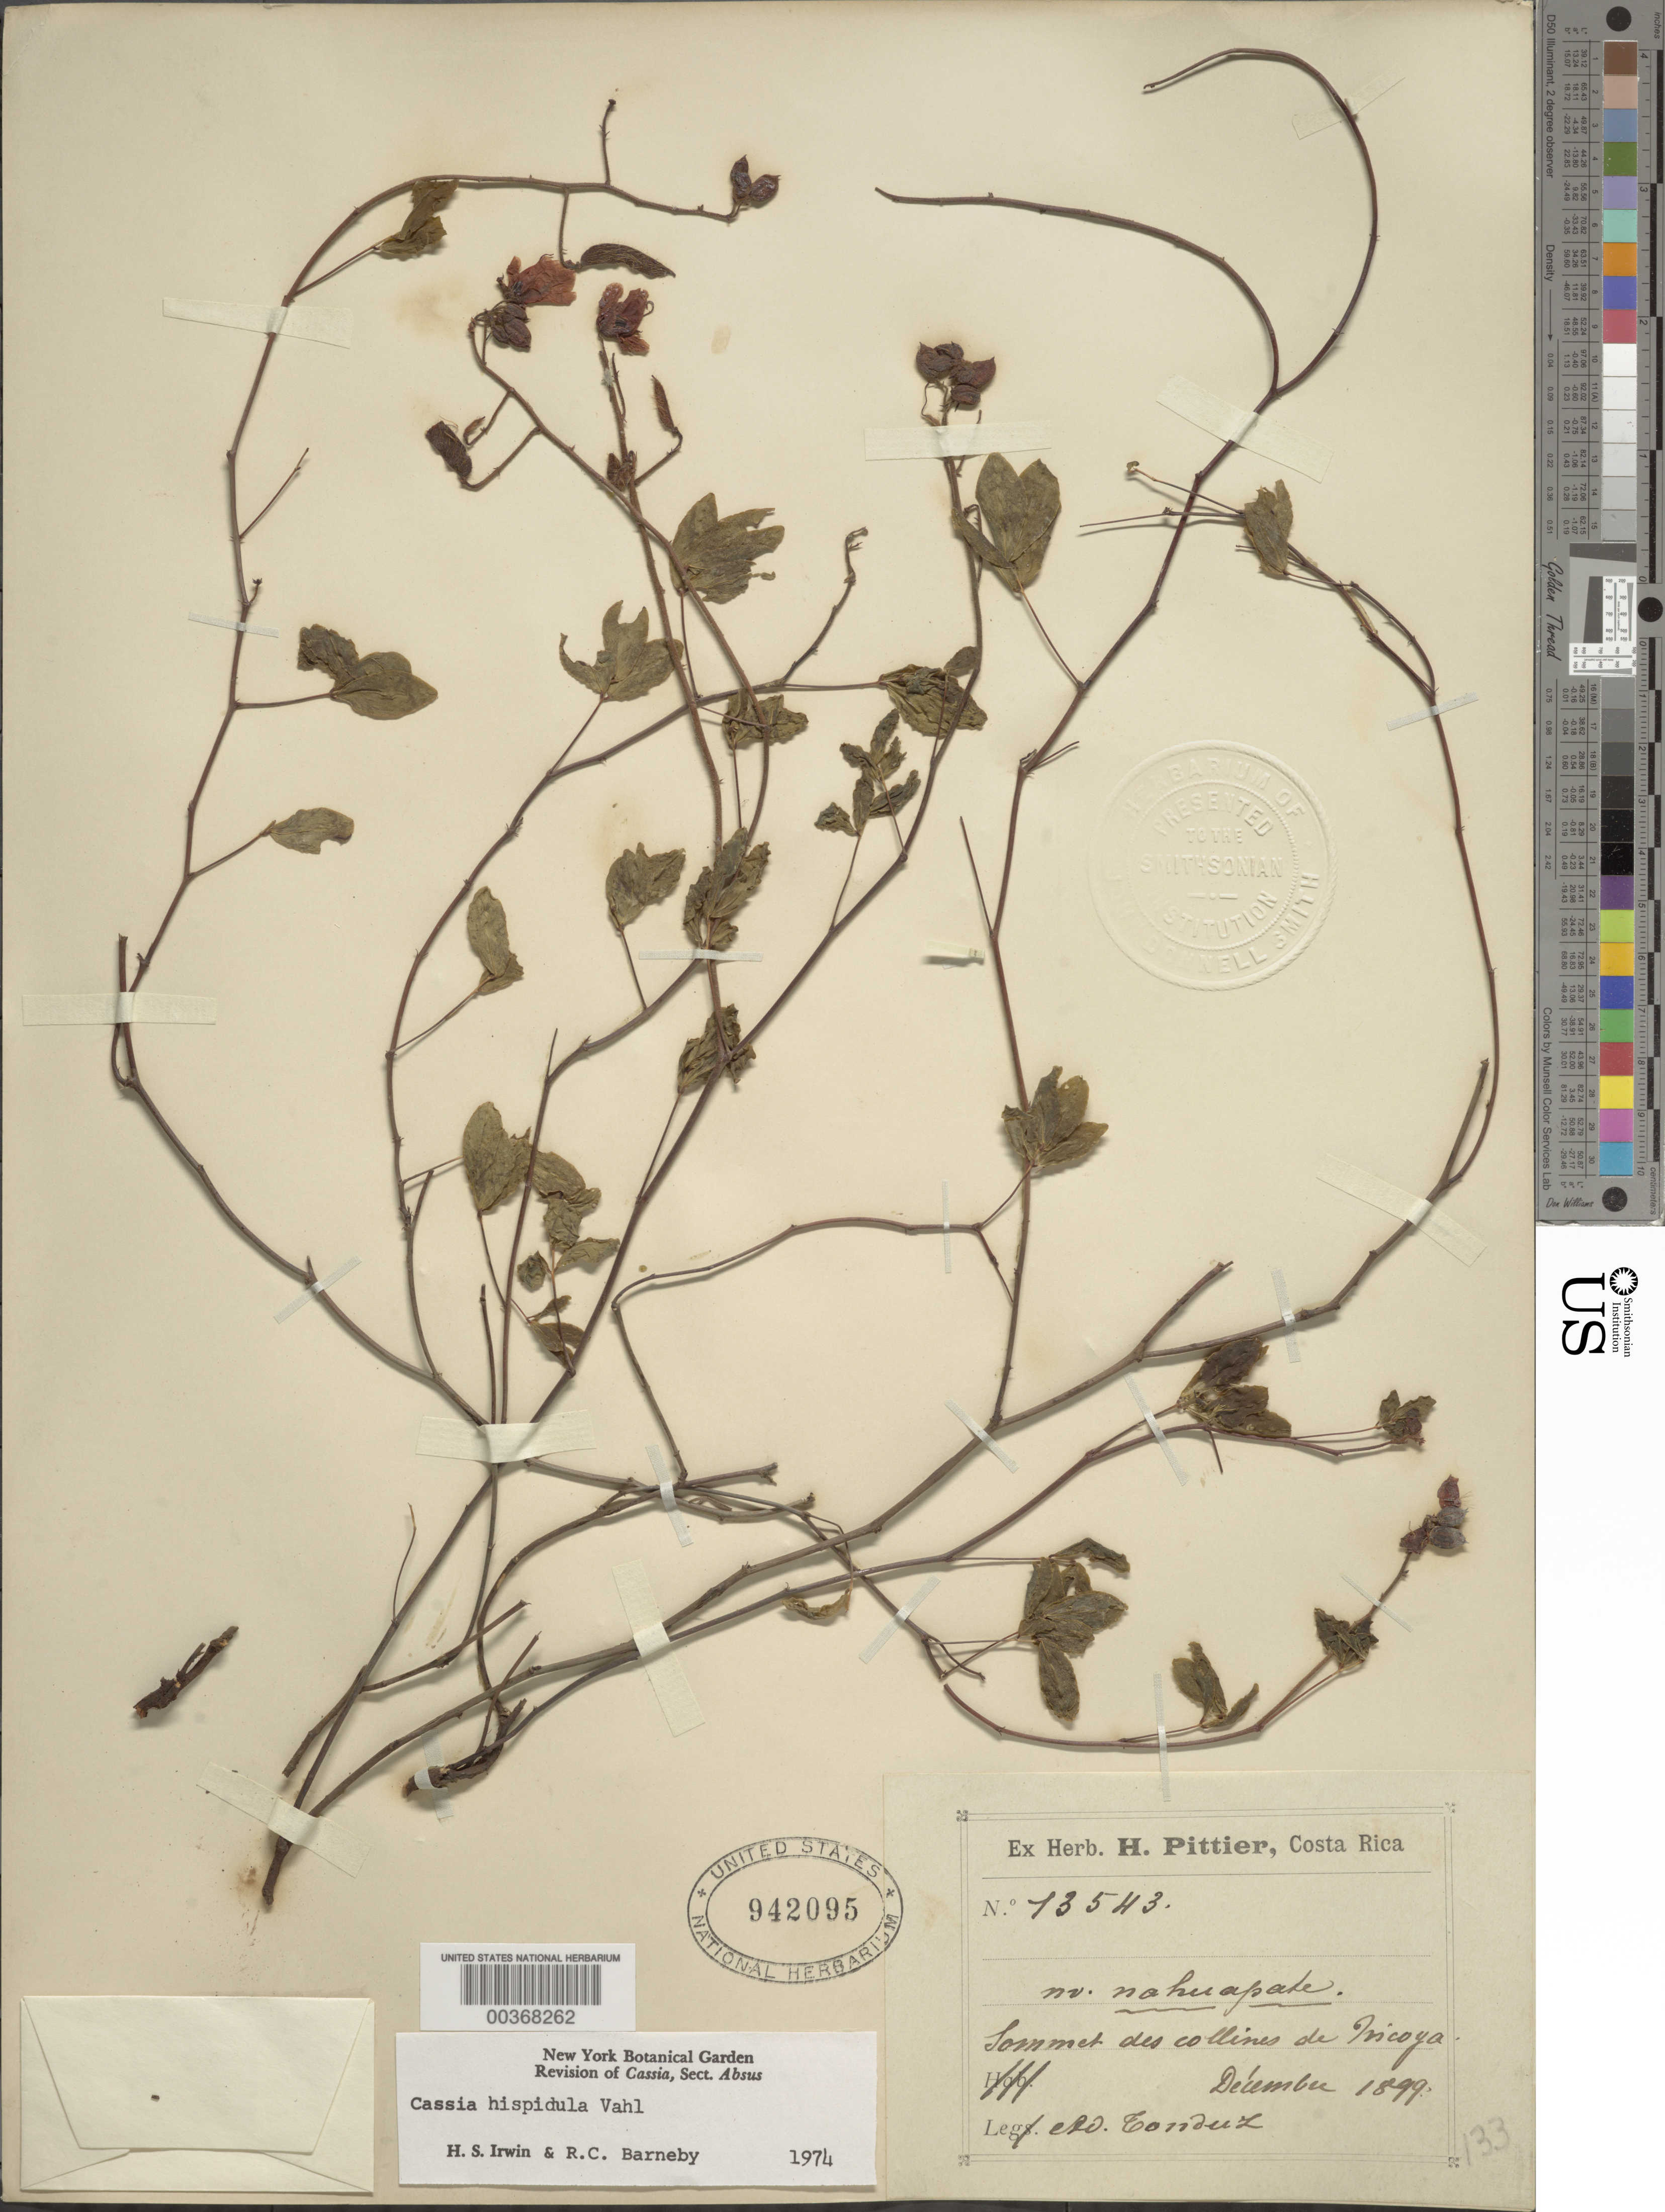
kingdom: Plantae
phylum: Tracheophyta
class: Magnoliopsida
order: Fabales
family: Fabaceae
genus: Chamaecrista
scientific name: Chamaecrista hispidula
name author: (Vahl) H.S. Irwin & Barneby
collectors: A. Tonduz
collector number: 13543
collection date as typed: Dec 1899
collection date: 1899-12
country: Costa Rica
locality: Sommet des Collines de Nicoya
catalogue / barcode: US 942095